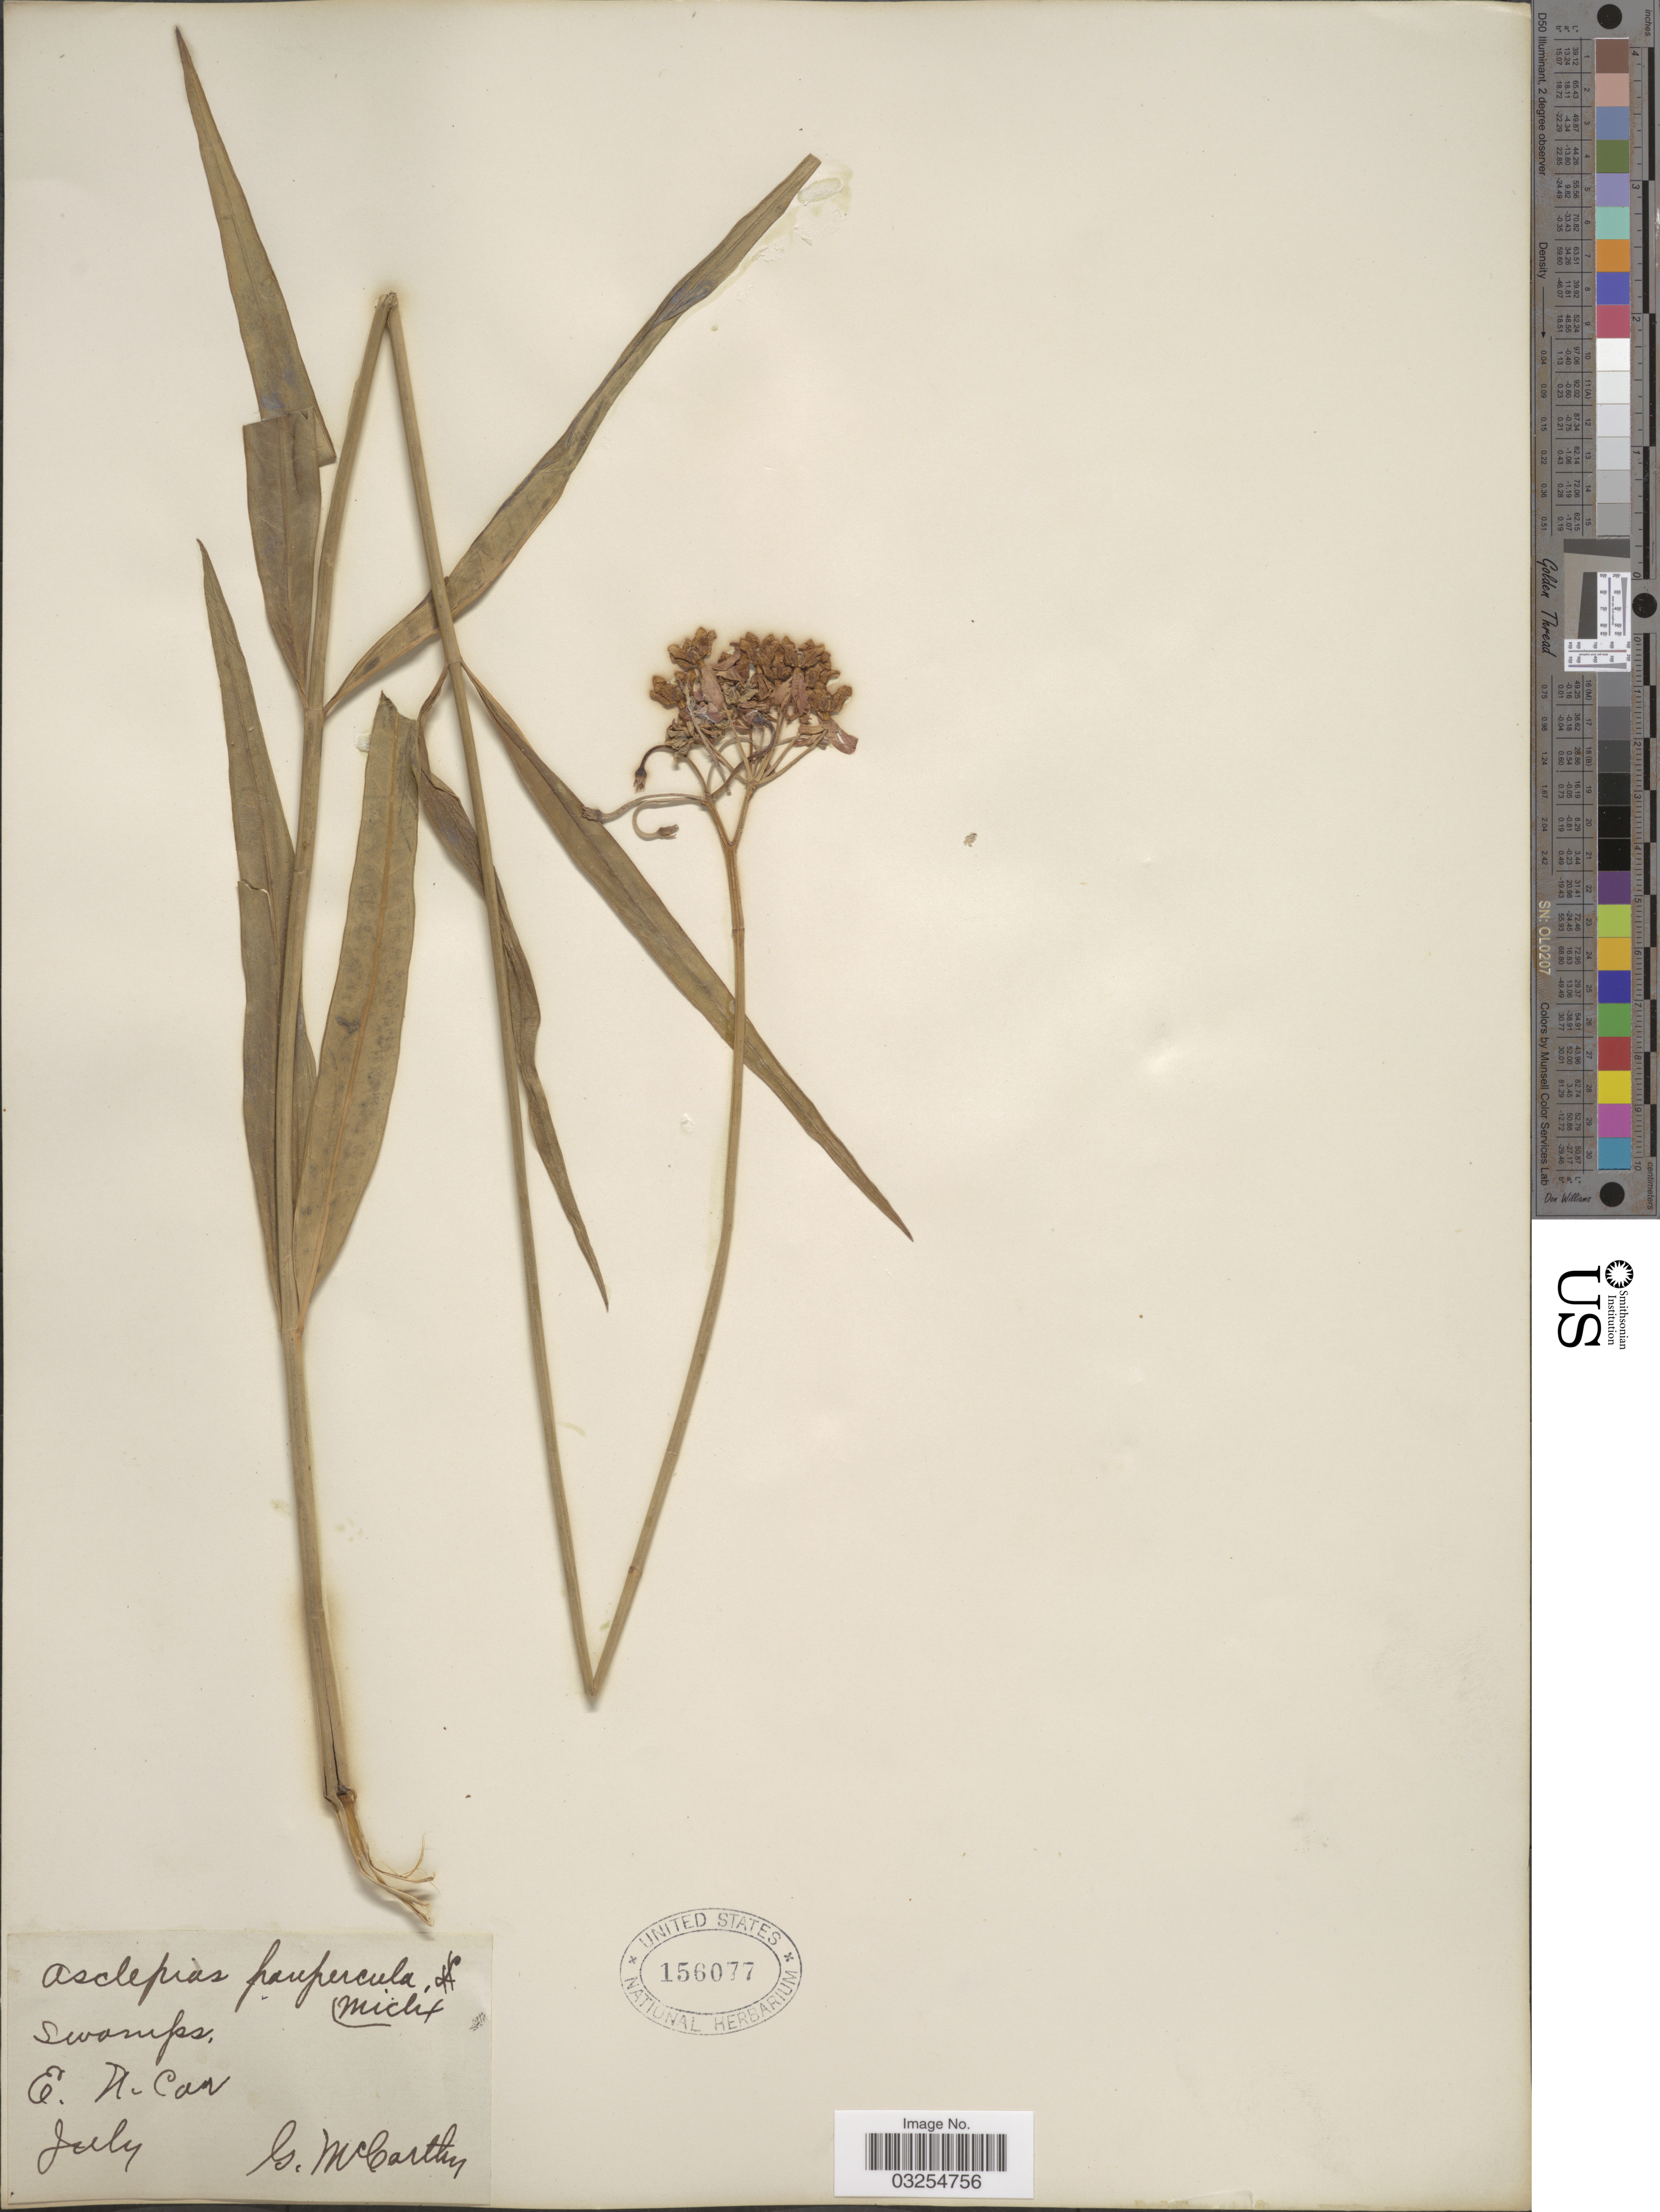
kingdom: Plantae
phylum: Tracheophyta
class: Magnoliopsida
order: Gentianales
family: Apocynaceae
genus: Asclepias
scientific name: Asclepias lanceolata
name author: Walter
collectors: G. McCarthy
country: United States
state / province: North Carolina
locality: E. N. Car.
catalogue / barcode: US 156077